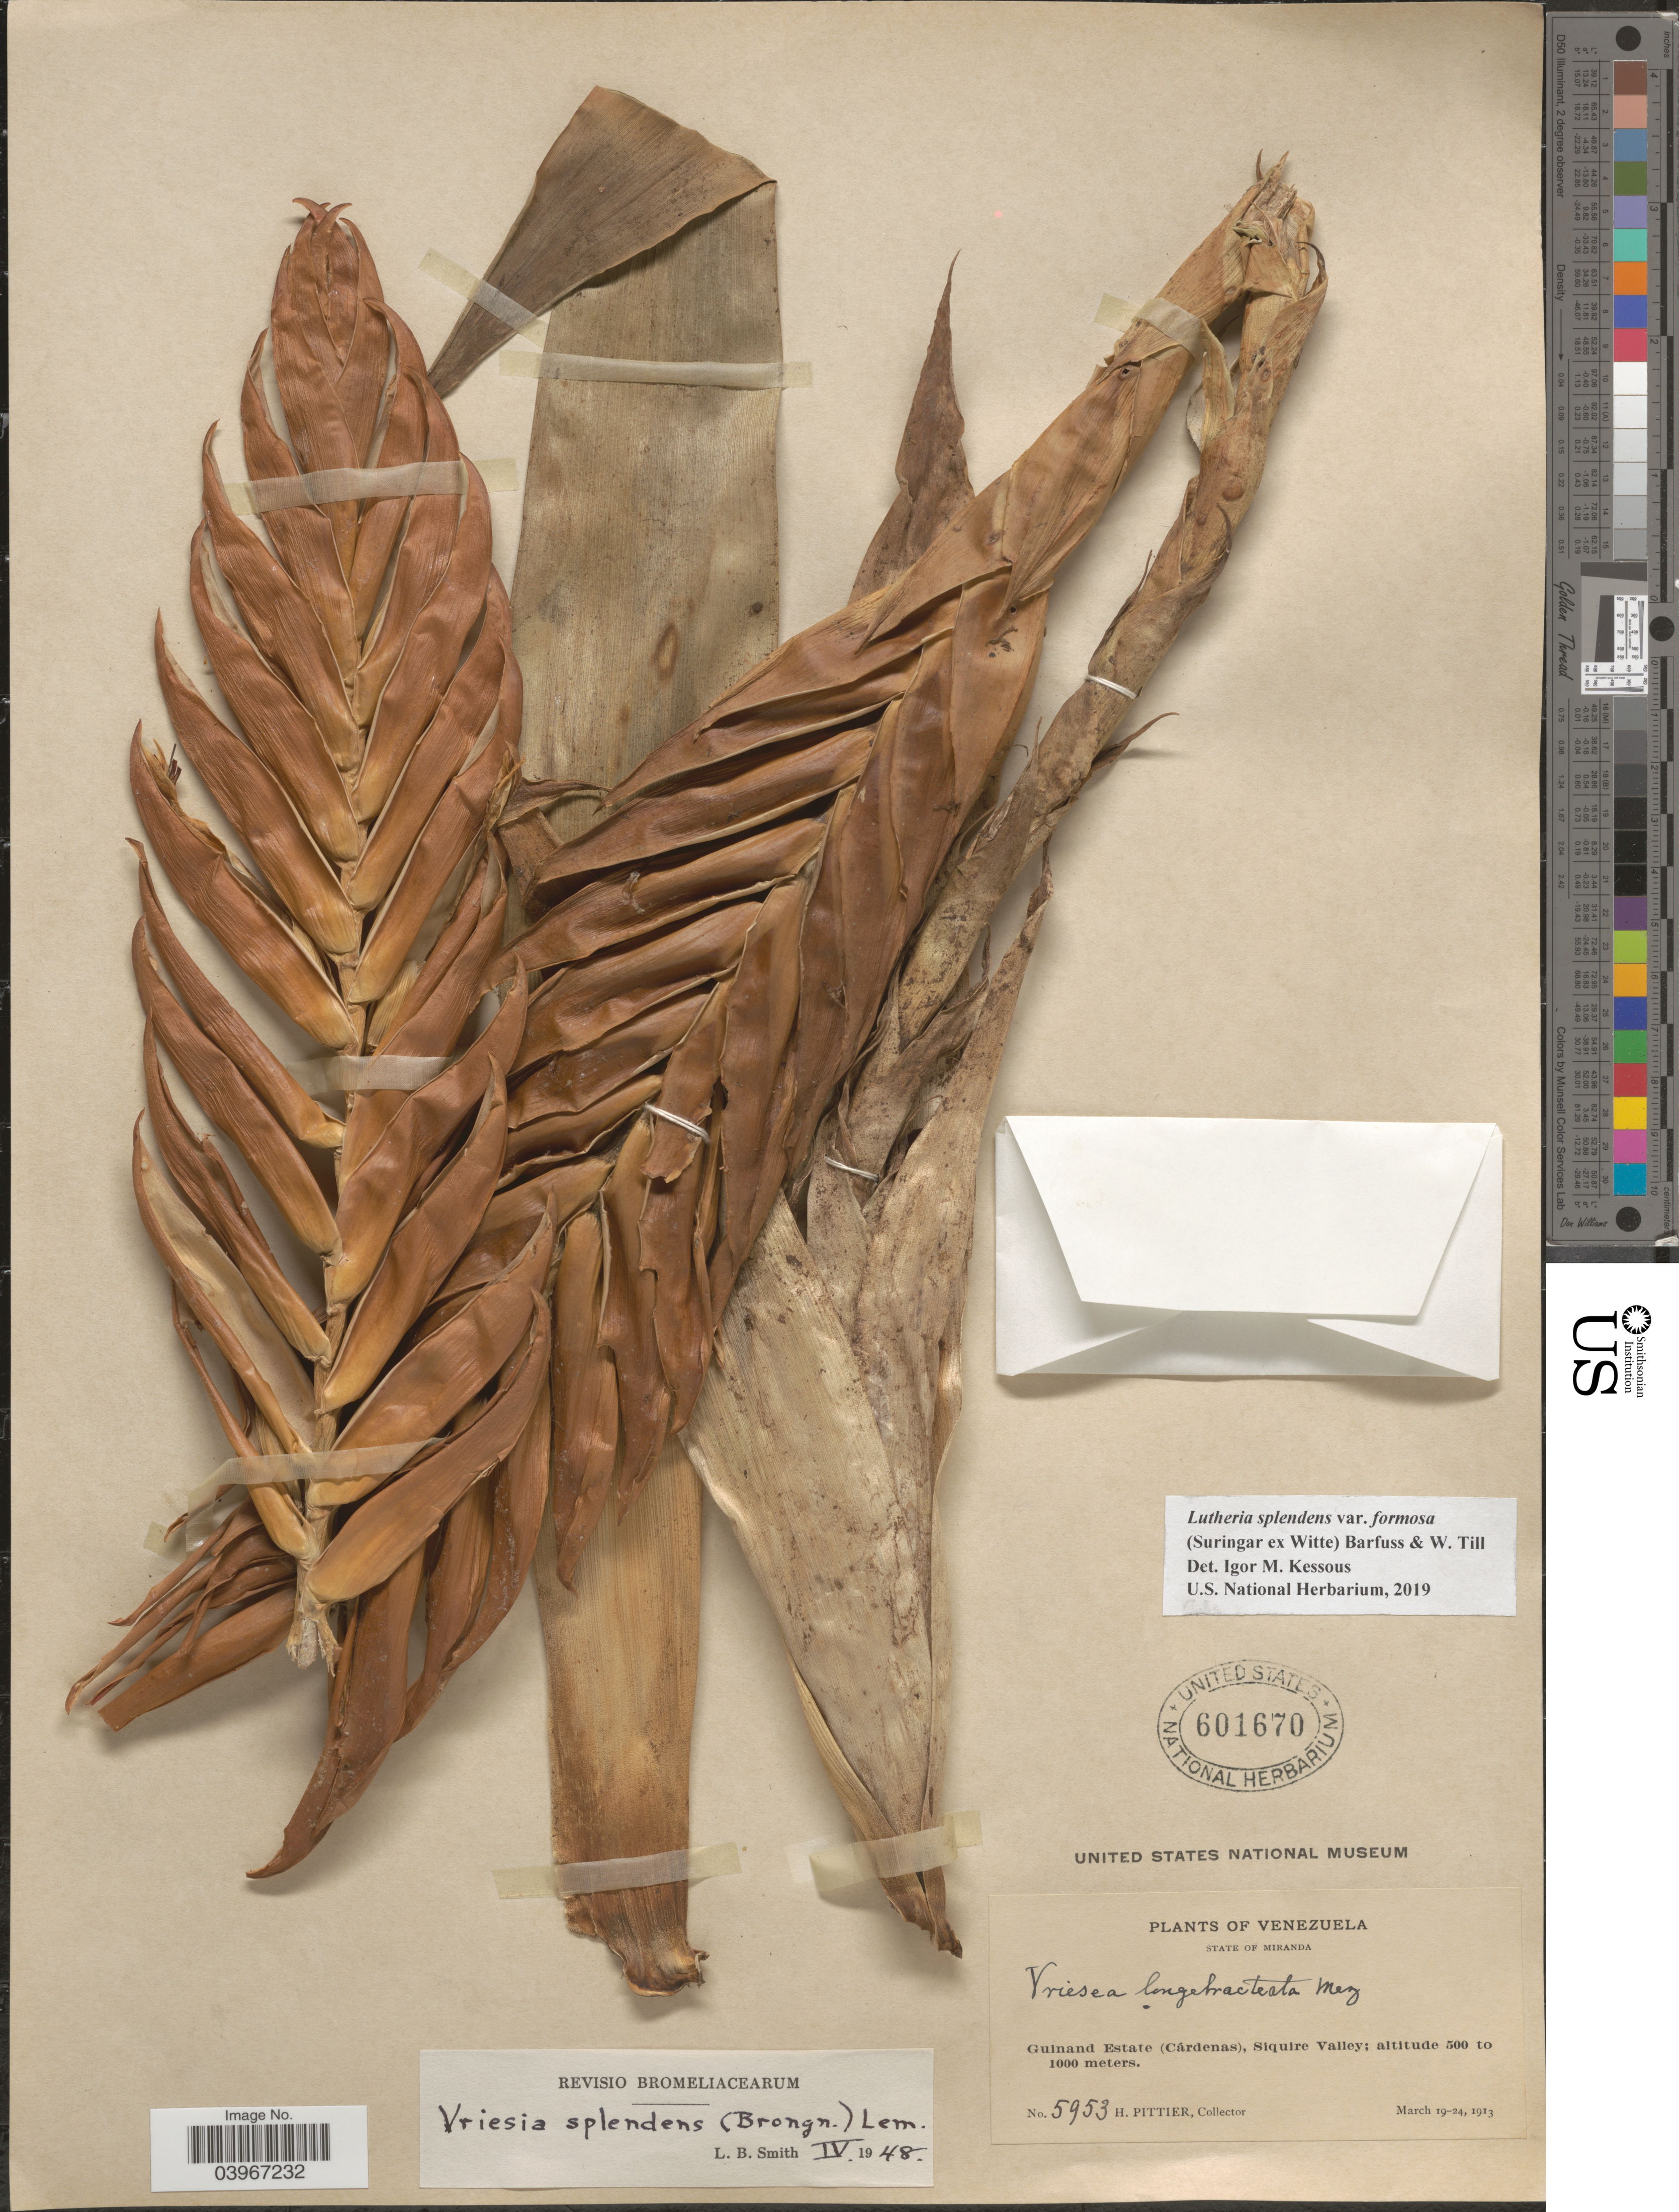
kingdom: Plantae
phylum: Tracheophyta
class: Liliopsida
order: Poales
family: Bromeliaceae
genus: Lutheria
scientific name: Lutheria splendens var. formosa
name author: (Suringar ex Witte) Barfuss & W. Till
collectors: H. F. Pittier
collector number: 5953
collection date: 1913-03-19/1913-03-24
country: Venezuela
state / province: Miranda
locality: Guinand Estate (Cárdenas), Siquire Valley.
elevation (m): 500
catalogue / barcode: US 601670